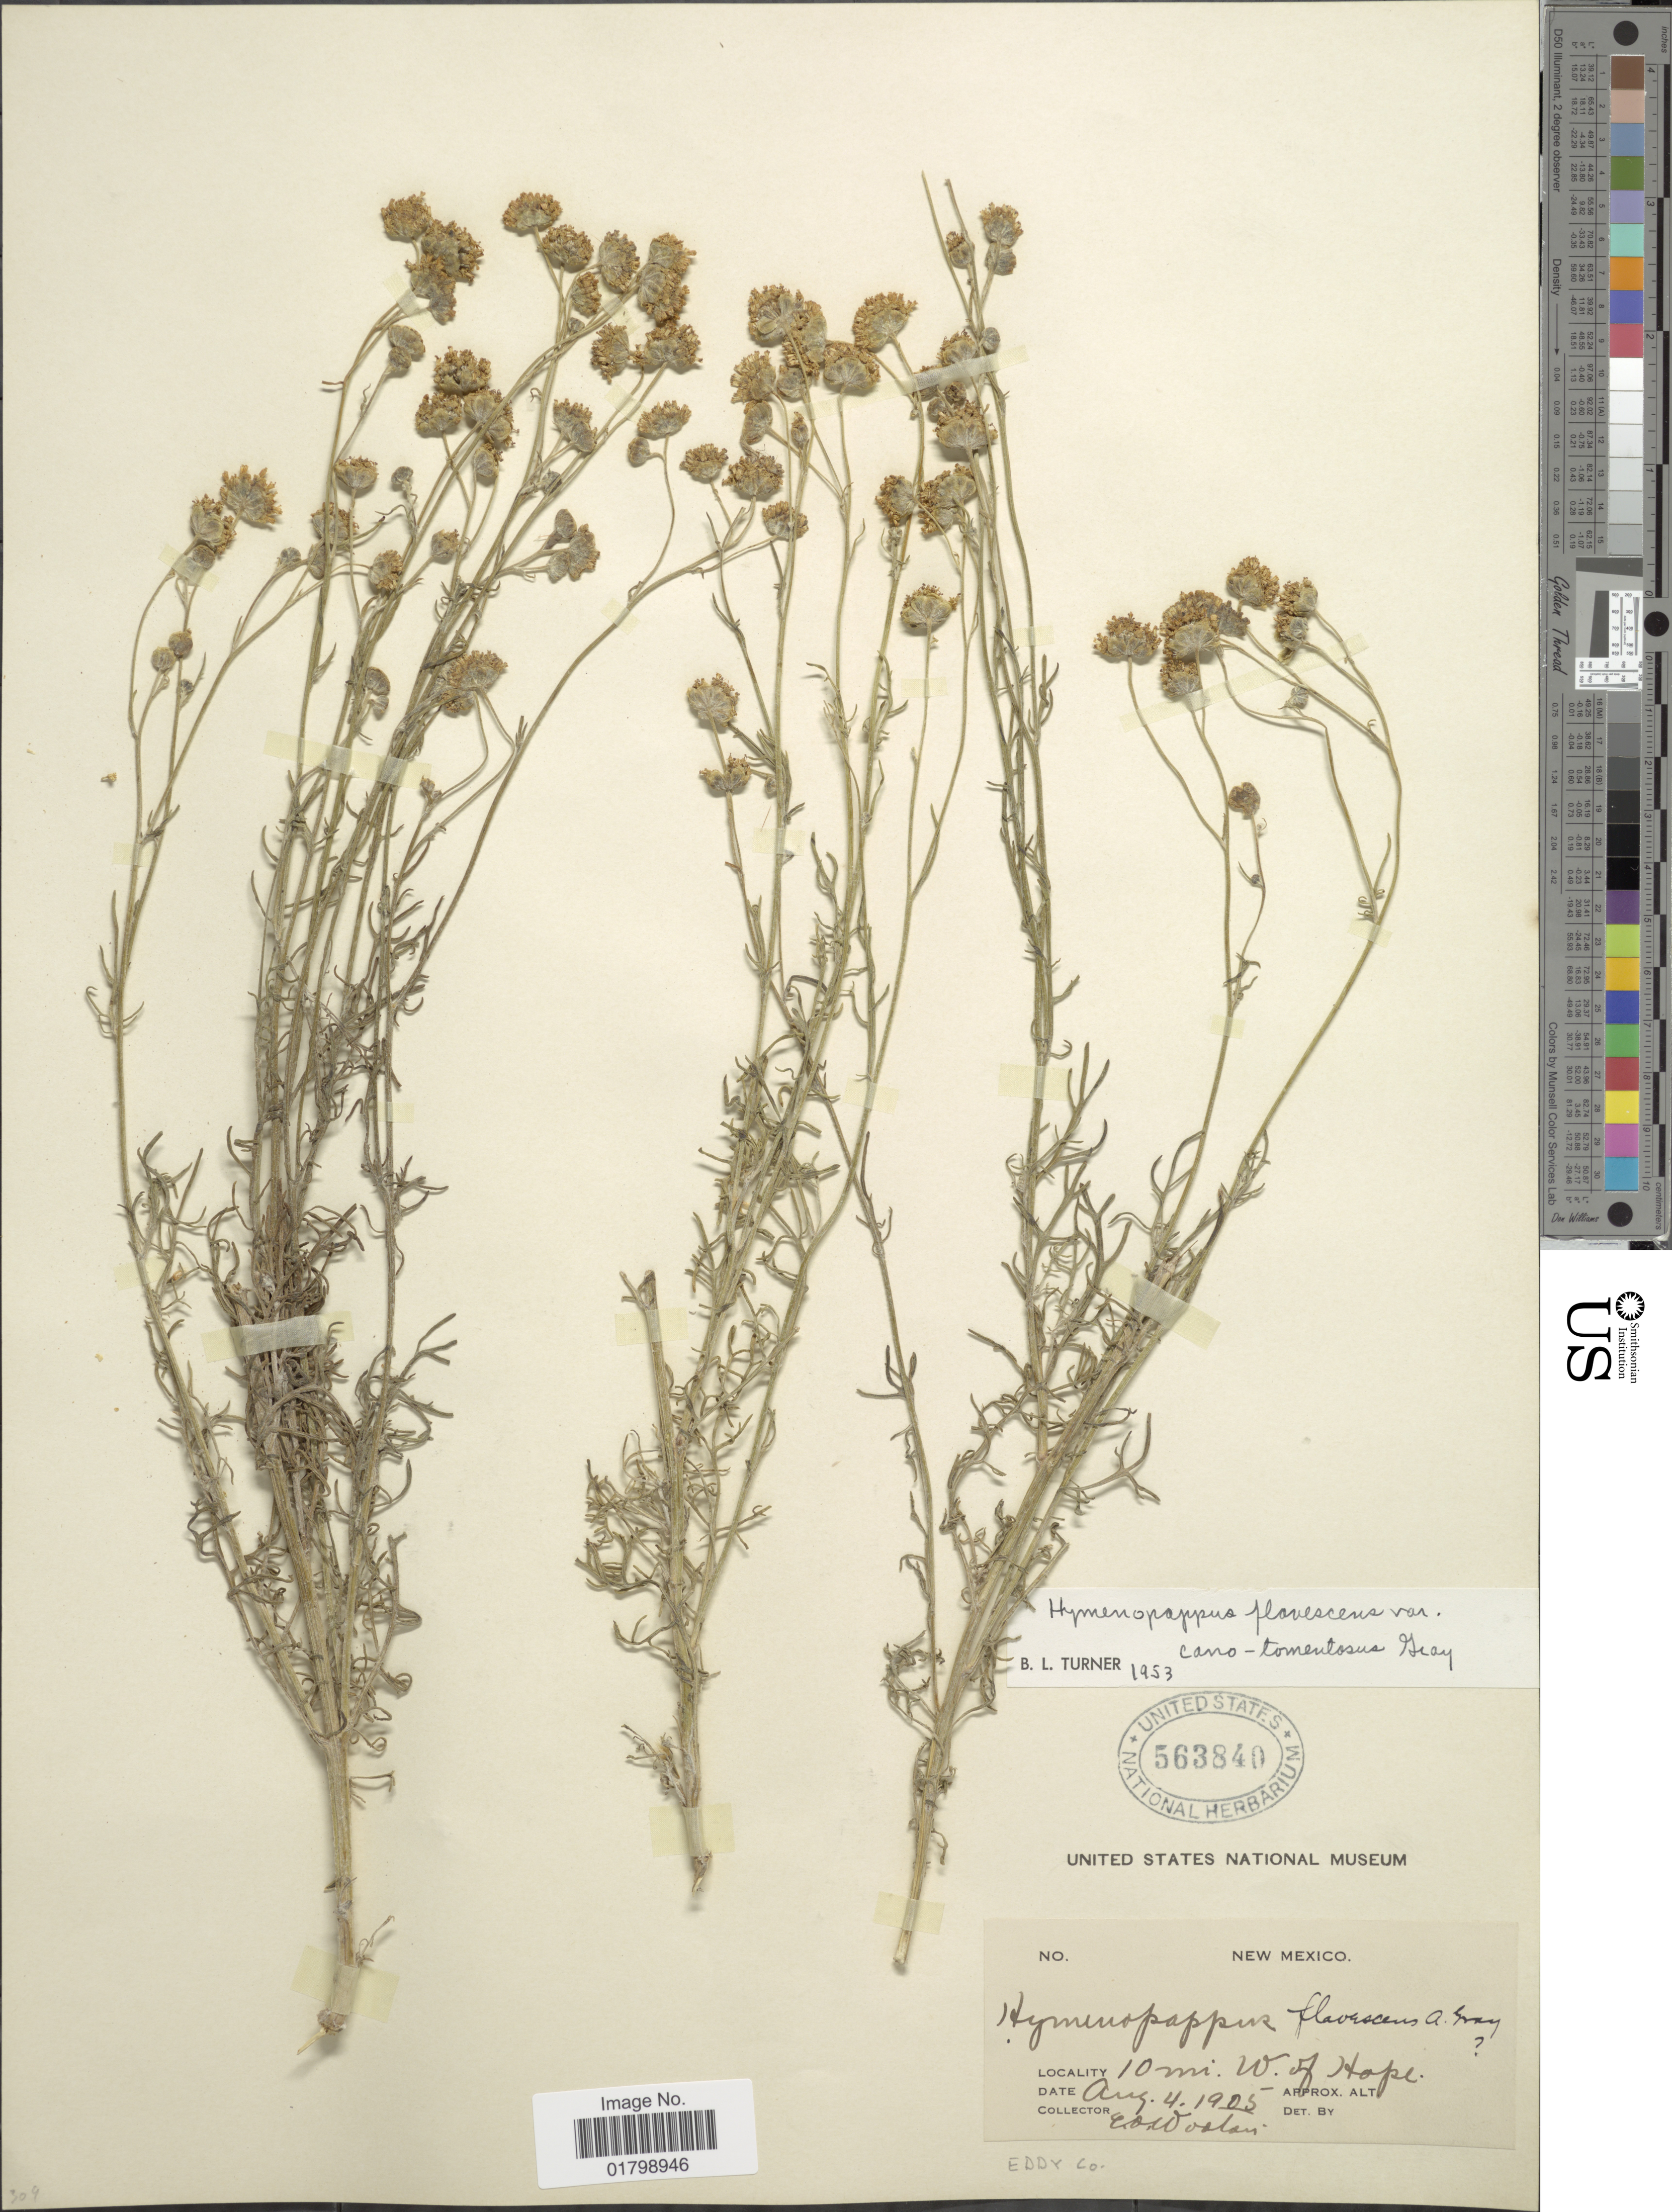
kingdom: Plantae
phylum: Tracheophyta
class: Magnoliopsida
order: Asterales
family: Asteraceae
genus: Hymenopappus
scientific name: Hymenopappus flavescens var. canotomentosus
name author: A. Gray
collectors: E. O. Wooton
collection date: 1905-08-04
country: United States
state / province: New Mexico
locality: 10 mi. W of Hope, Eddy Co.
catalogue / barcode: US 563840